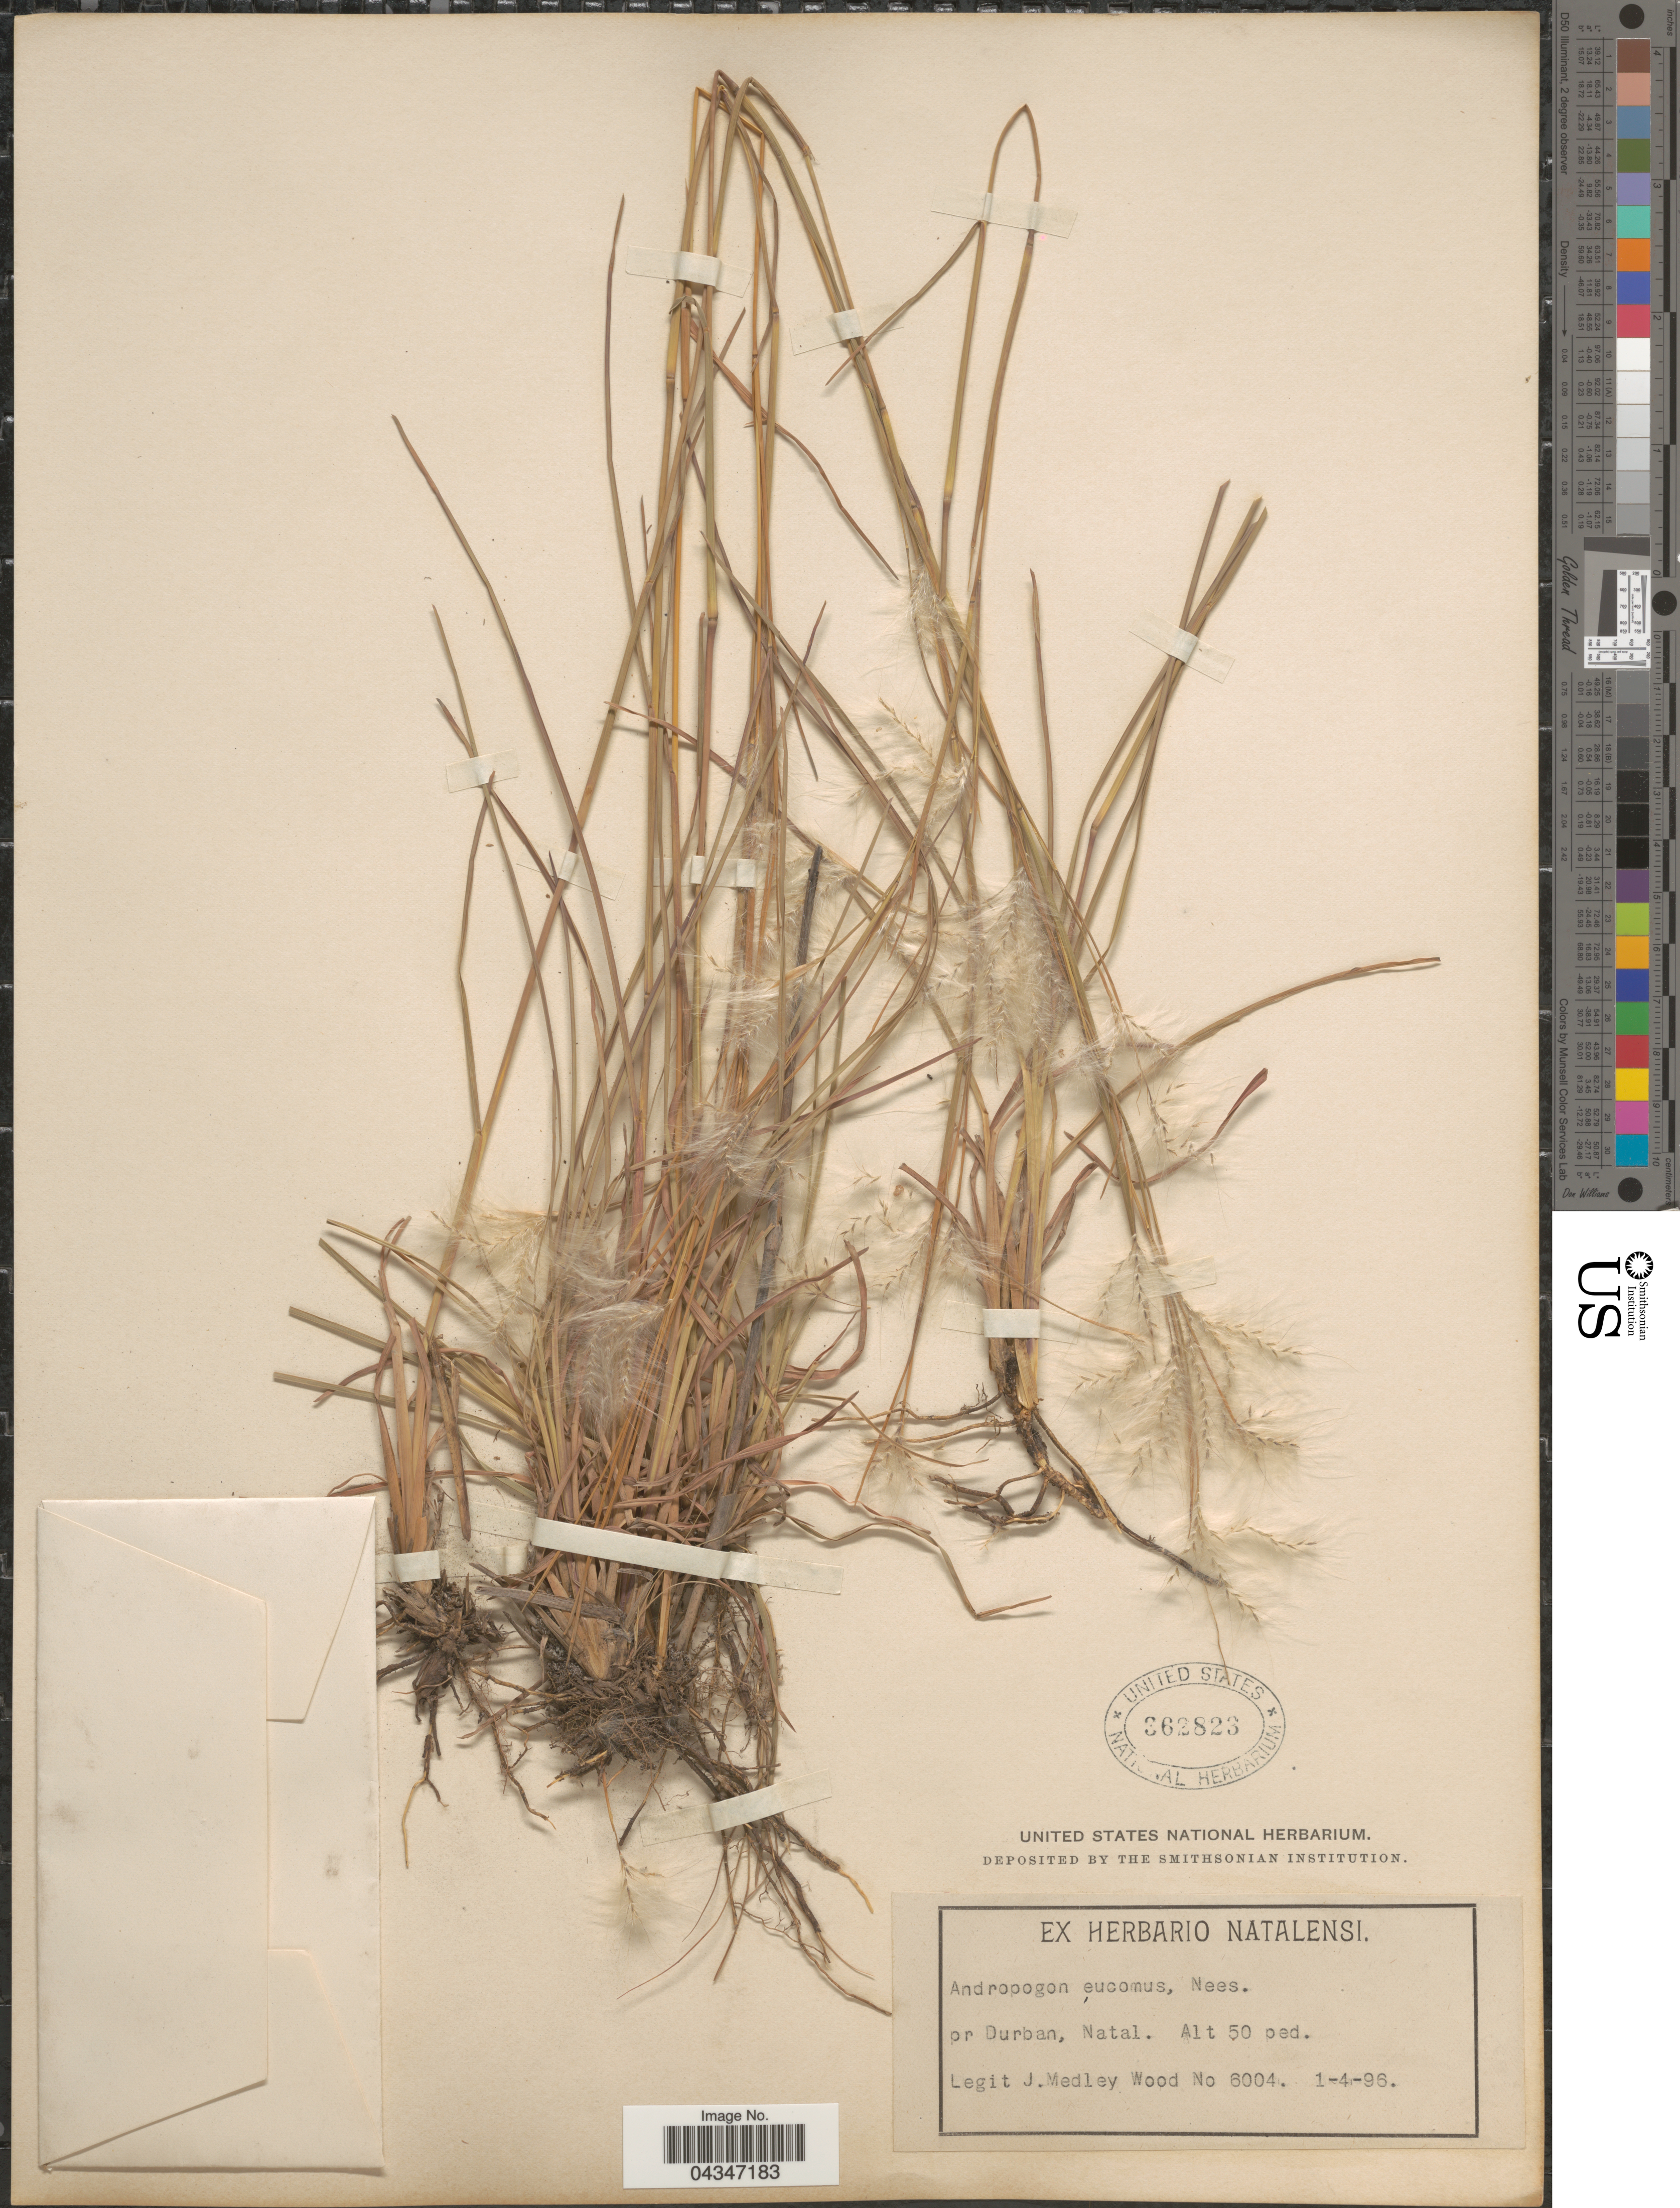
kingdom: Plantae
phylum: Tracheophyta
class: Liliopsida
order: Poales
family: Poaceae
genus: Andropogon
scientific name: Andropogon eucomus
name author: Nees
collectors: J. Medley Wood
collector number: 6004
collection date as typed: Transcribed d/m/y: 1/4/96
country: South Africa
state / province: KwaZulu-Natal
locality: Pr Durban, Natal.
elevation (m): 15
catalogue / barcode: US 362823